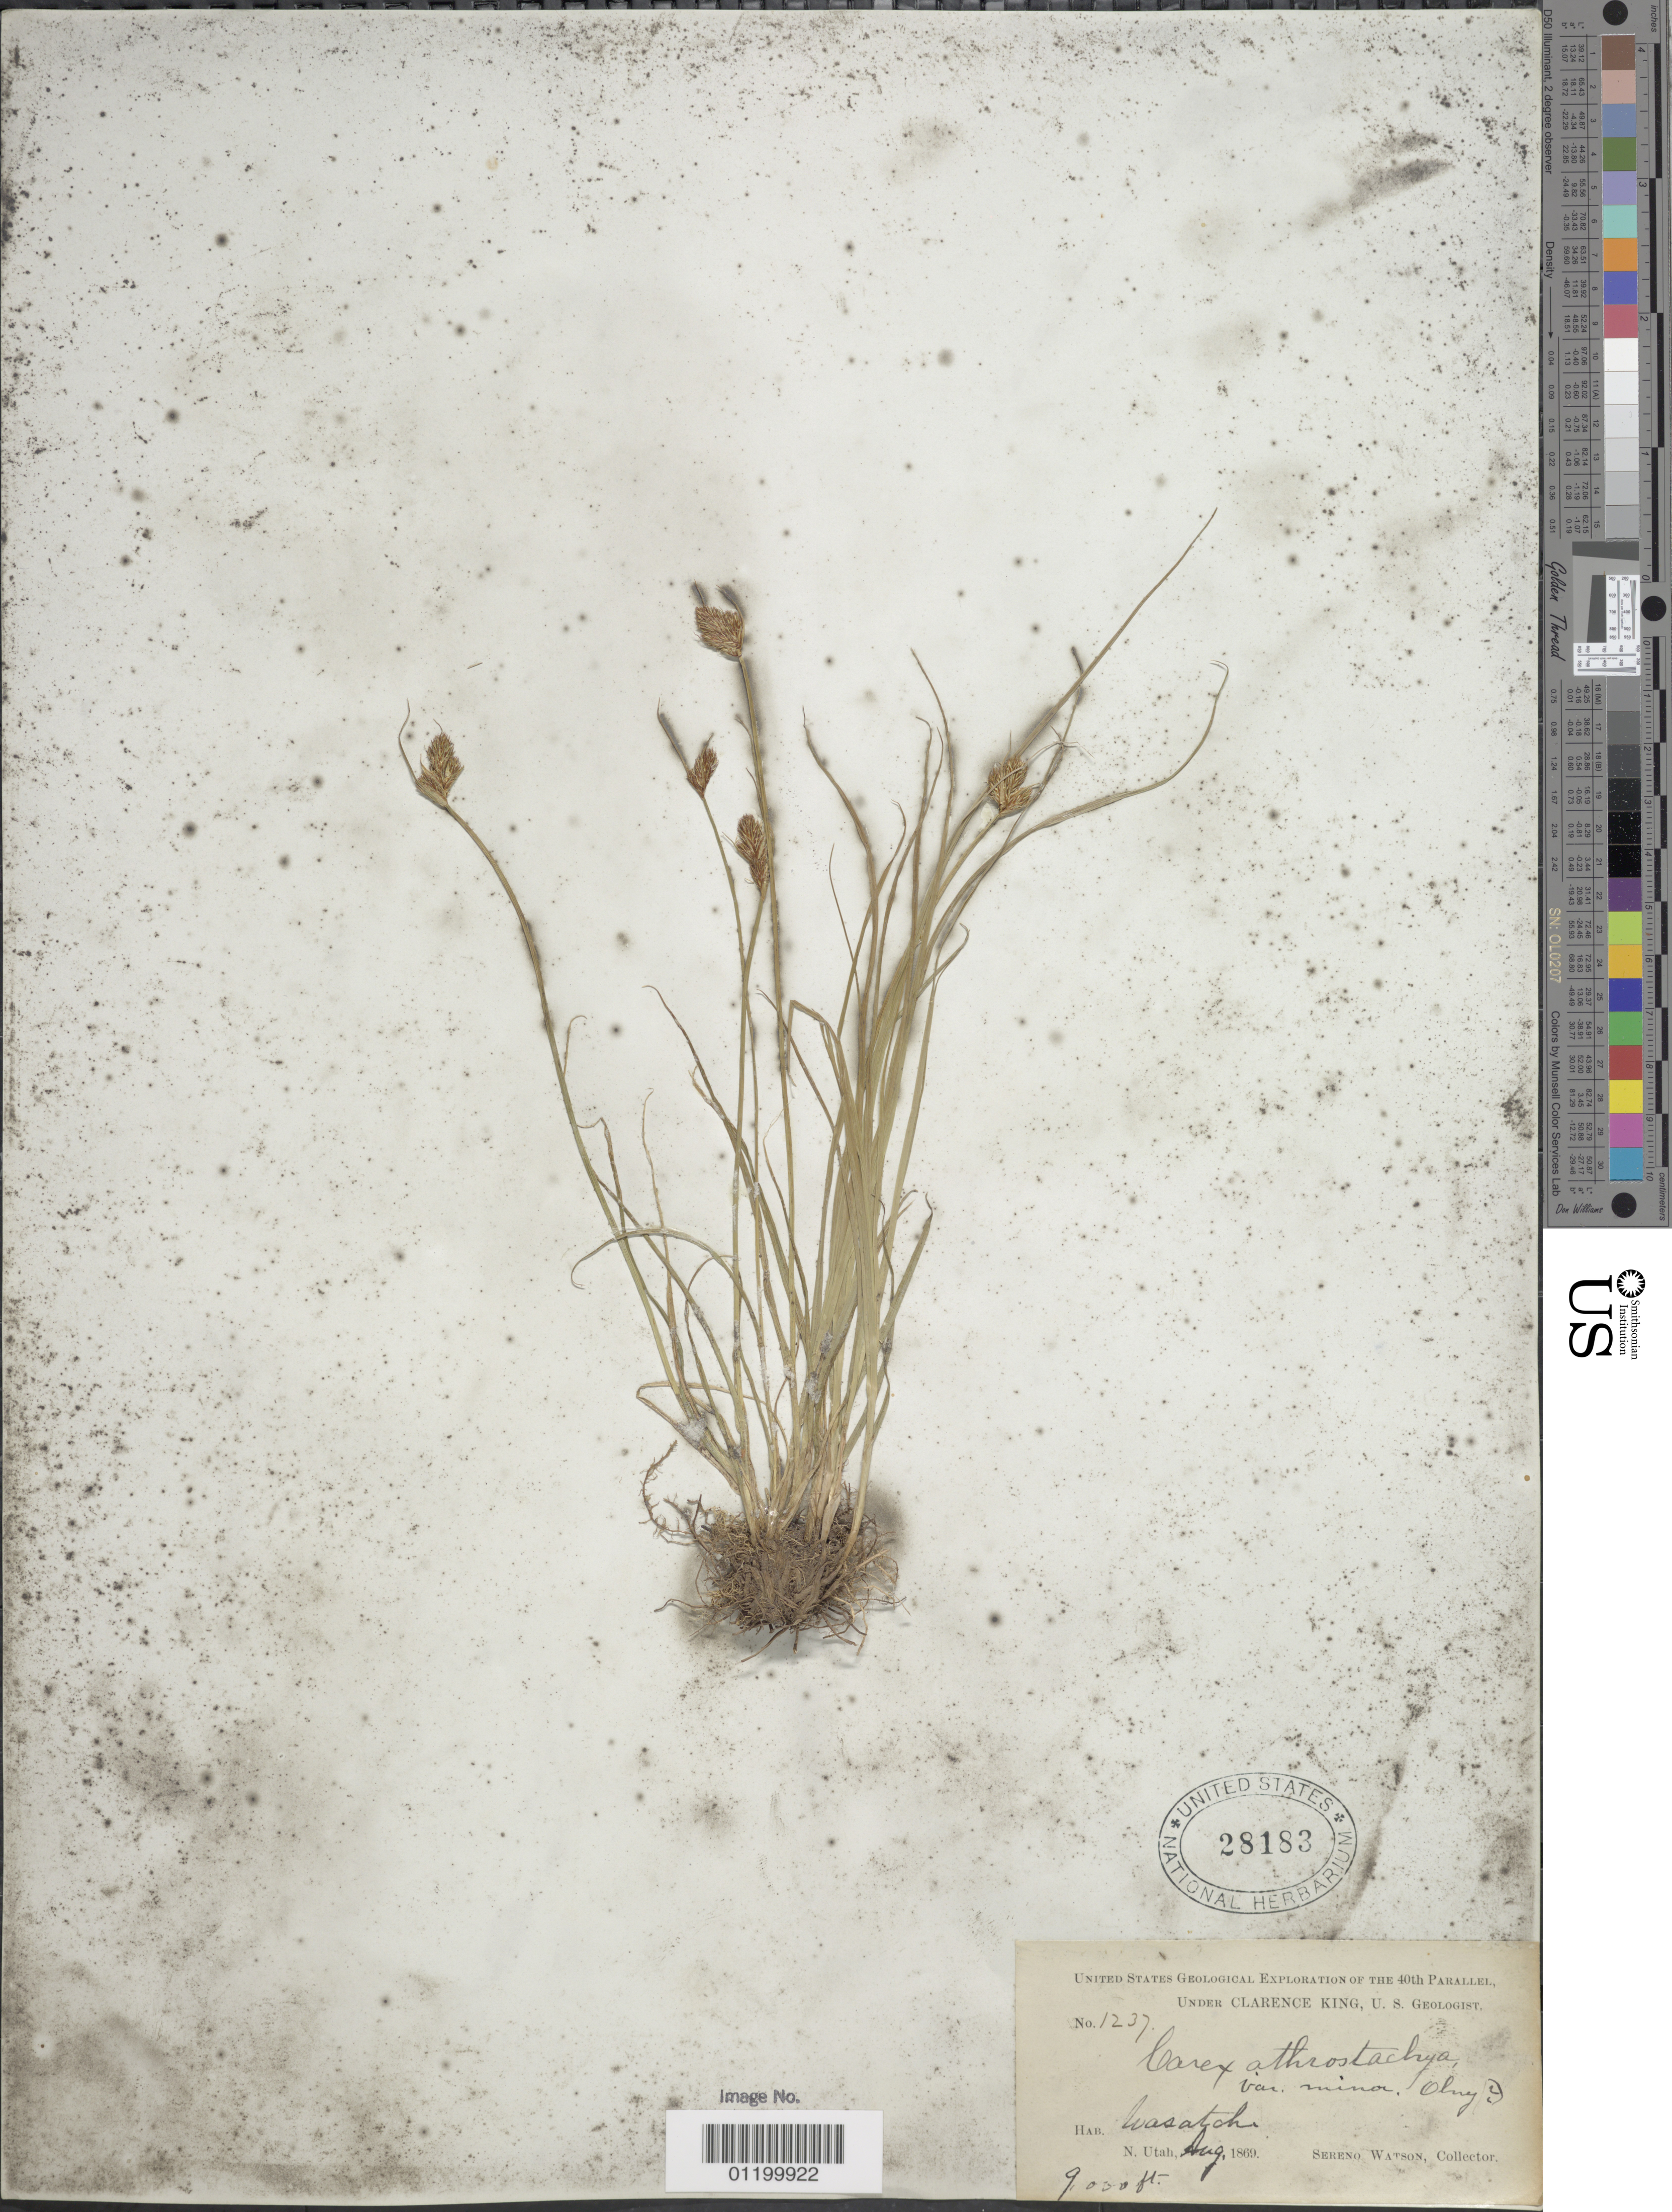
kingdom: Plantae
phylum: Tracheophyta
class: Liliopsida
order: Poales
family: Cyperaceae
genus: Carex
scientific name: Carex athrostachya var. minor Olney, ined.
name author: Olney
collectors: S. Watson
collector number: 1237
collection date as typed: Aug 1869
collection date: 1869-08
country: United States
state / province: Utah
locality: Wasatch Mts.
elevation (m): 2743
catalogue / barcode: US 28183